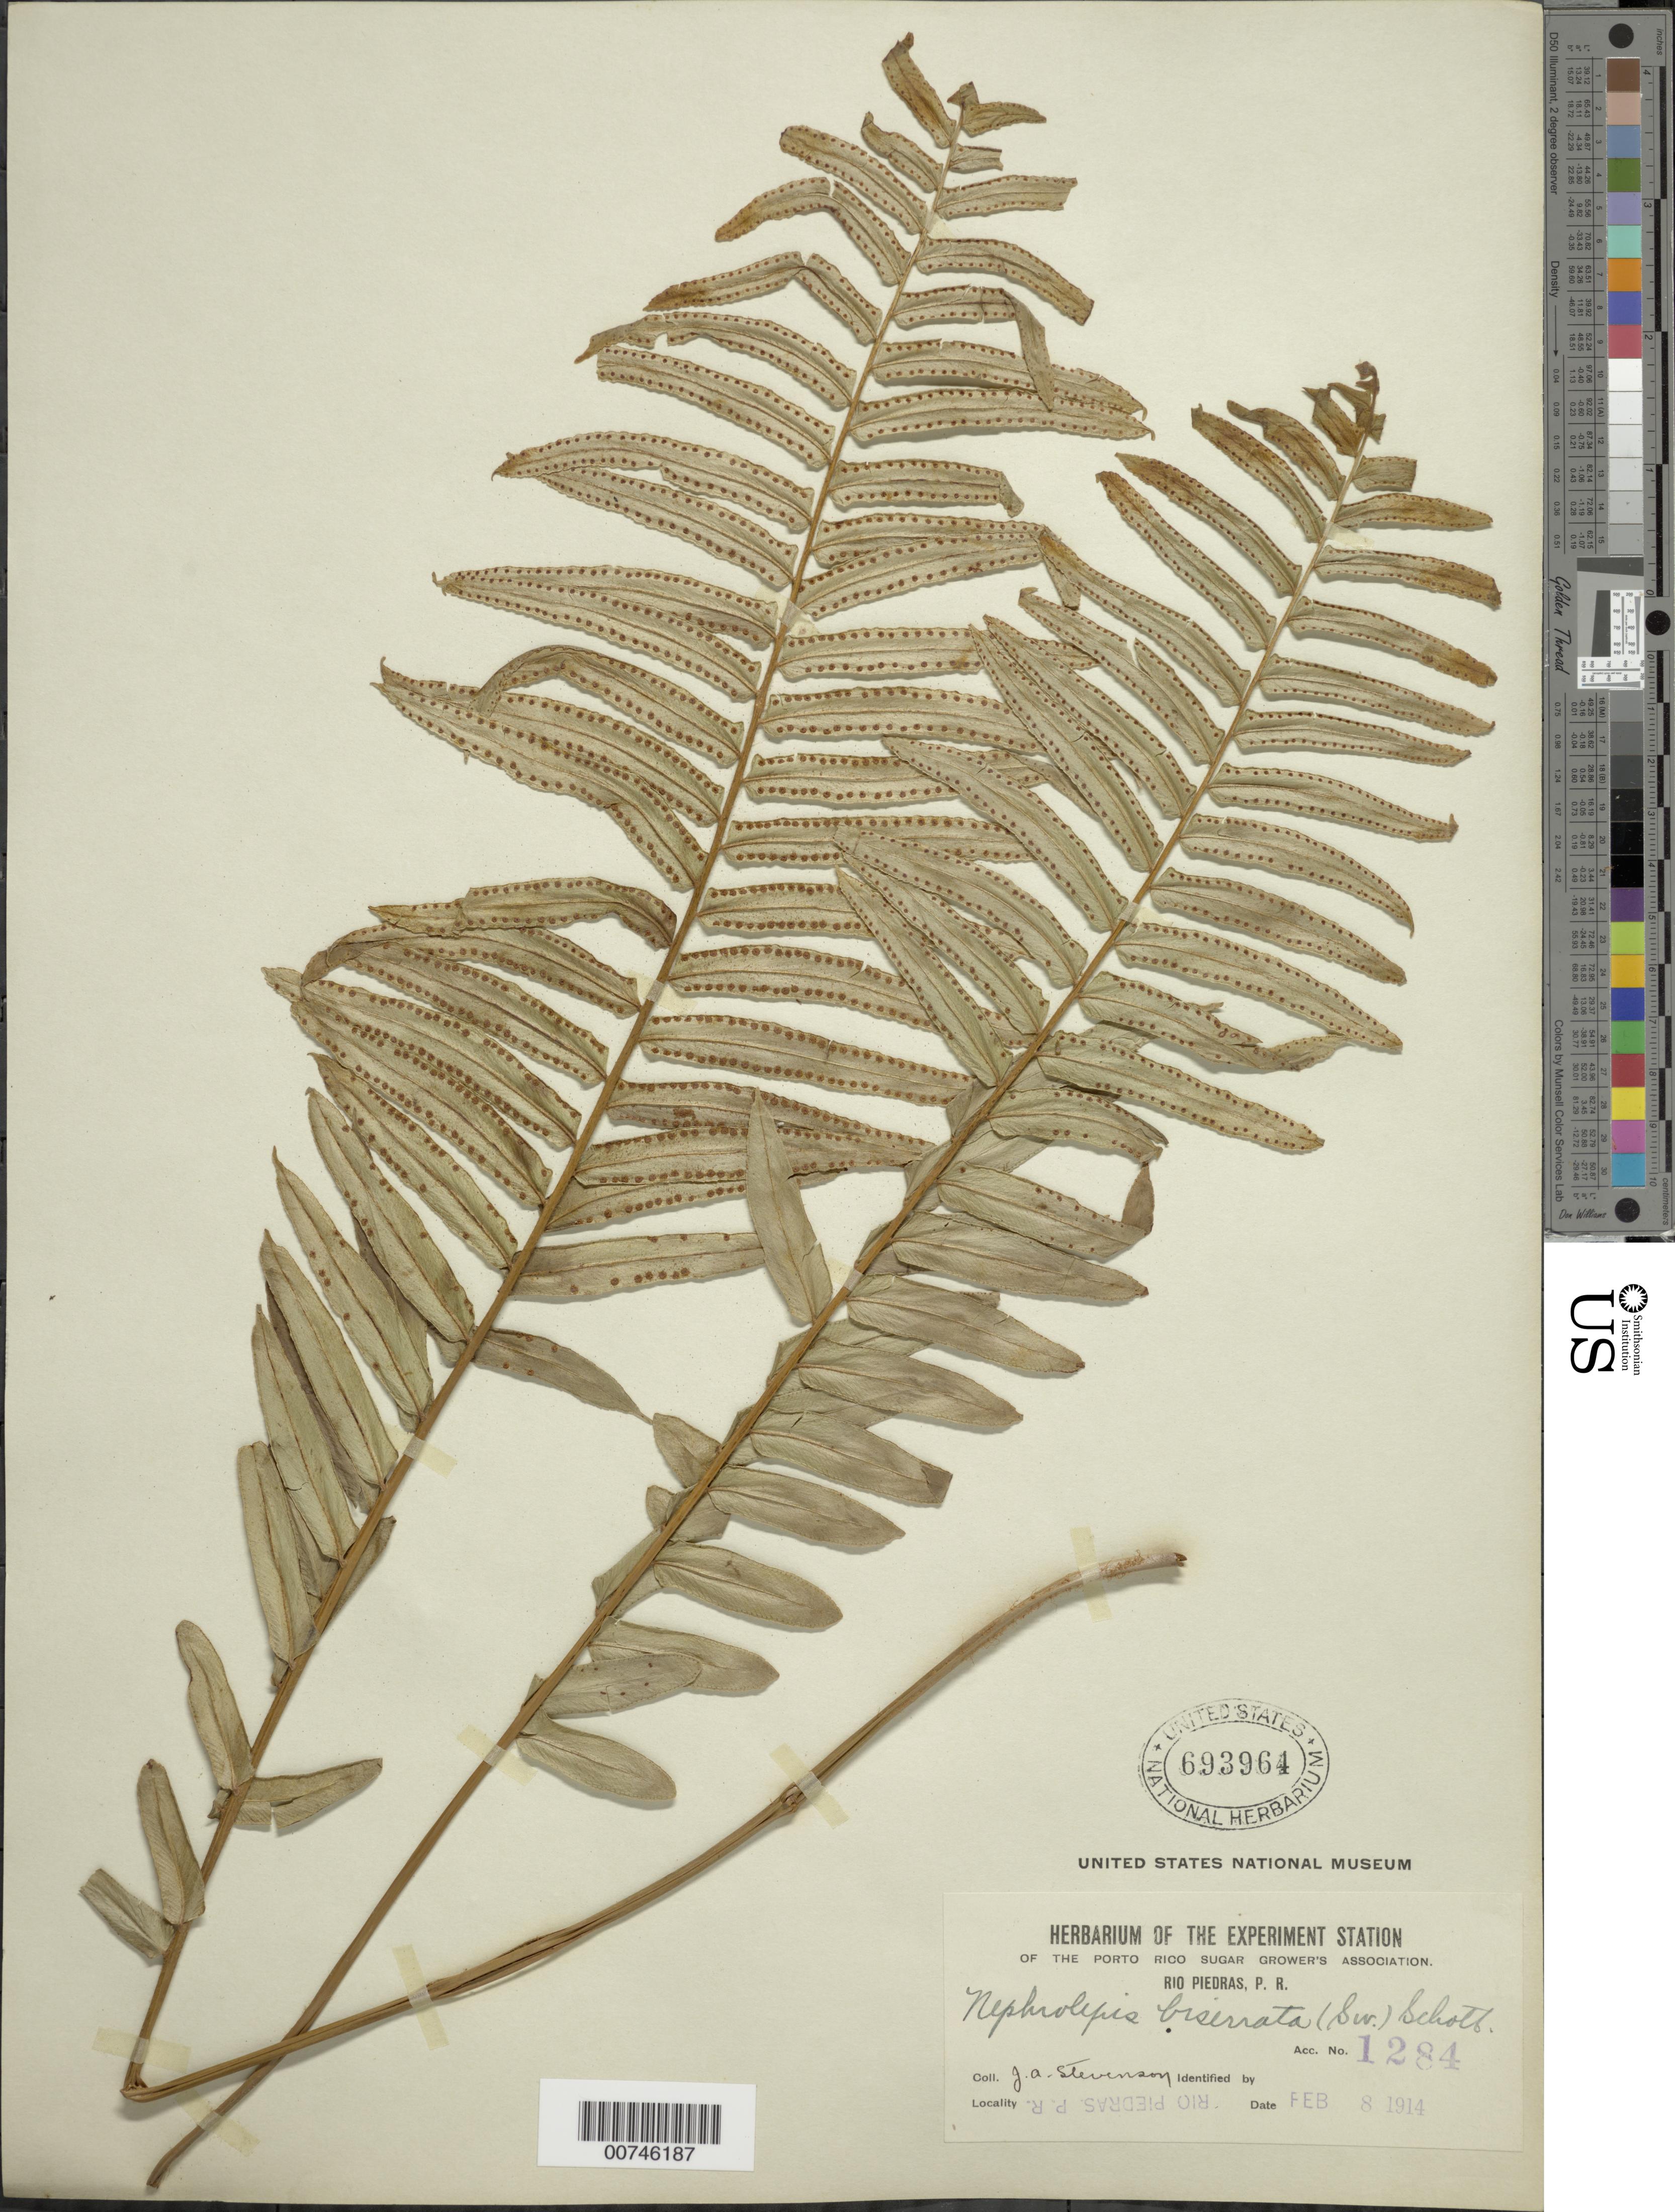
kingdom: Plantae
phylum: Tracheophyta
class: Polypodiopsida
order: Polypodiales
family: Nephrolepidaceae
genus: Nephrolepis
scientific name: Nephrolepis biserrata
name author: (Sw.) Schott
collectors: J. Stevenson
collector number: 1284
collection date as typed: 08 Feb 1914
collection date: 1914-02-08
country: Puerto Rico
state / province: San Juan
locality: Rio Piedras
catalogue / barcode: US 693964